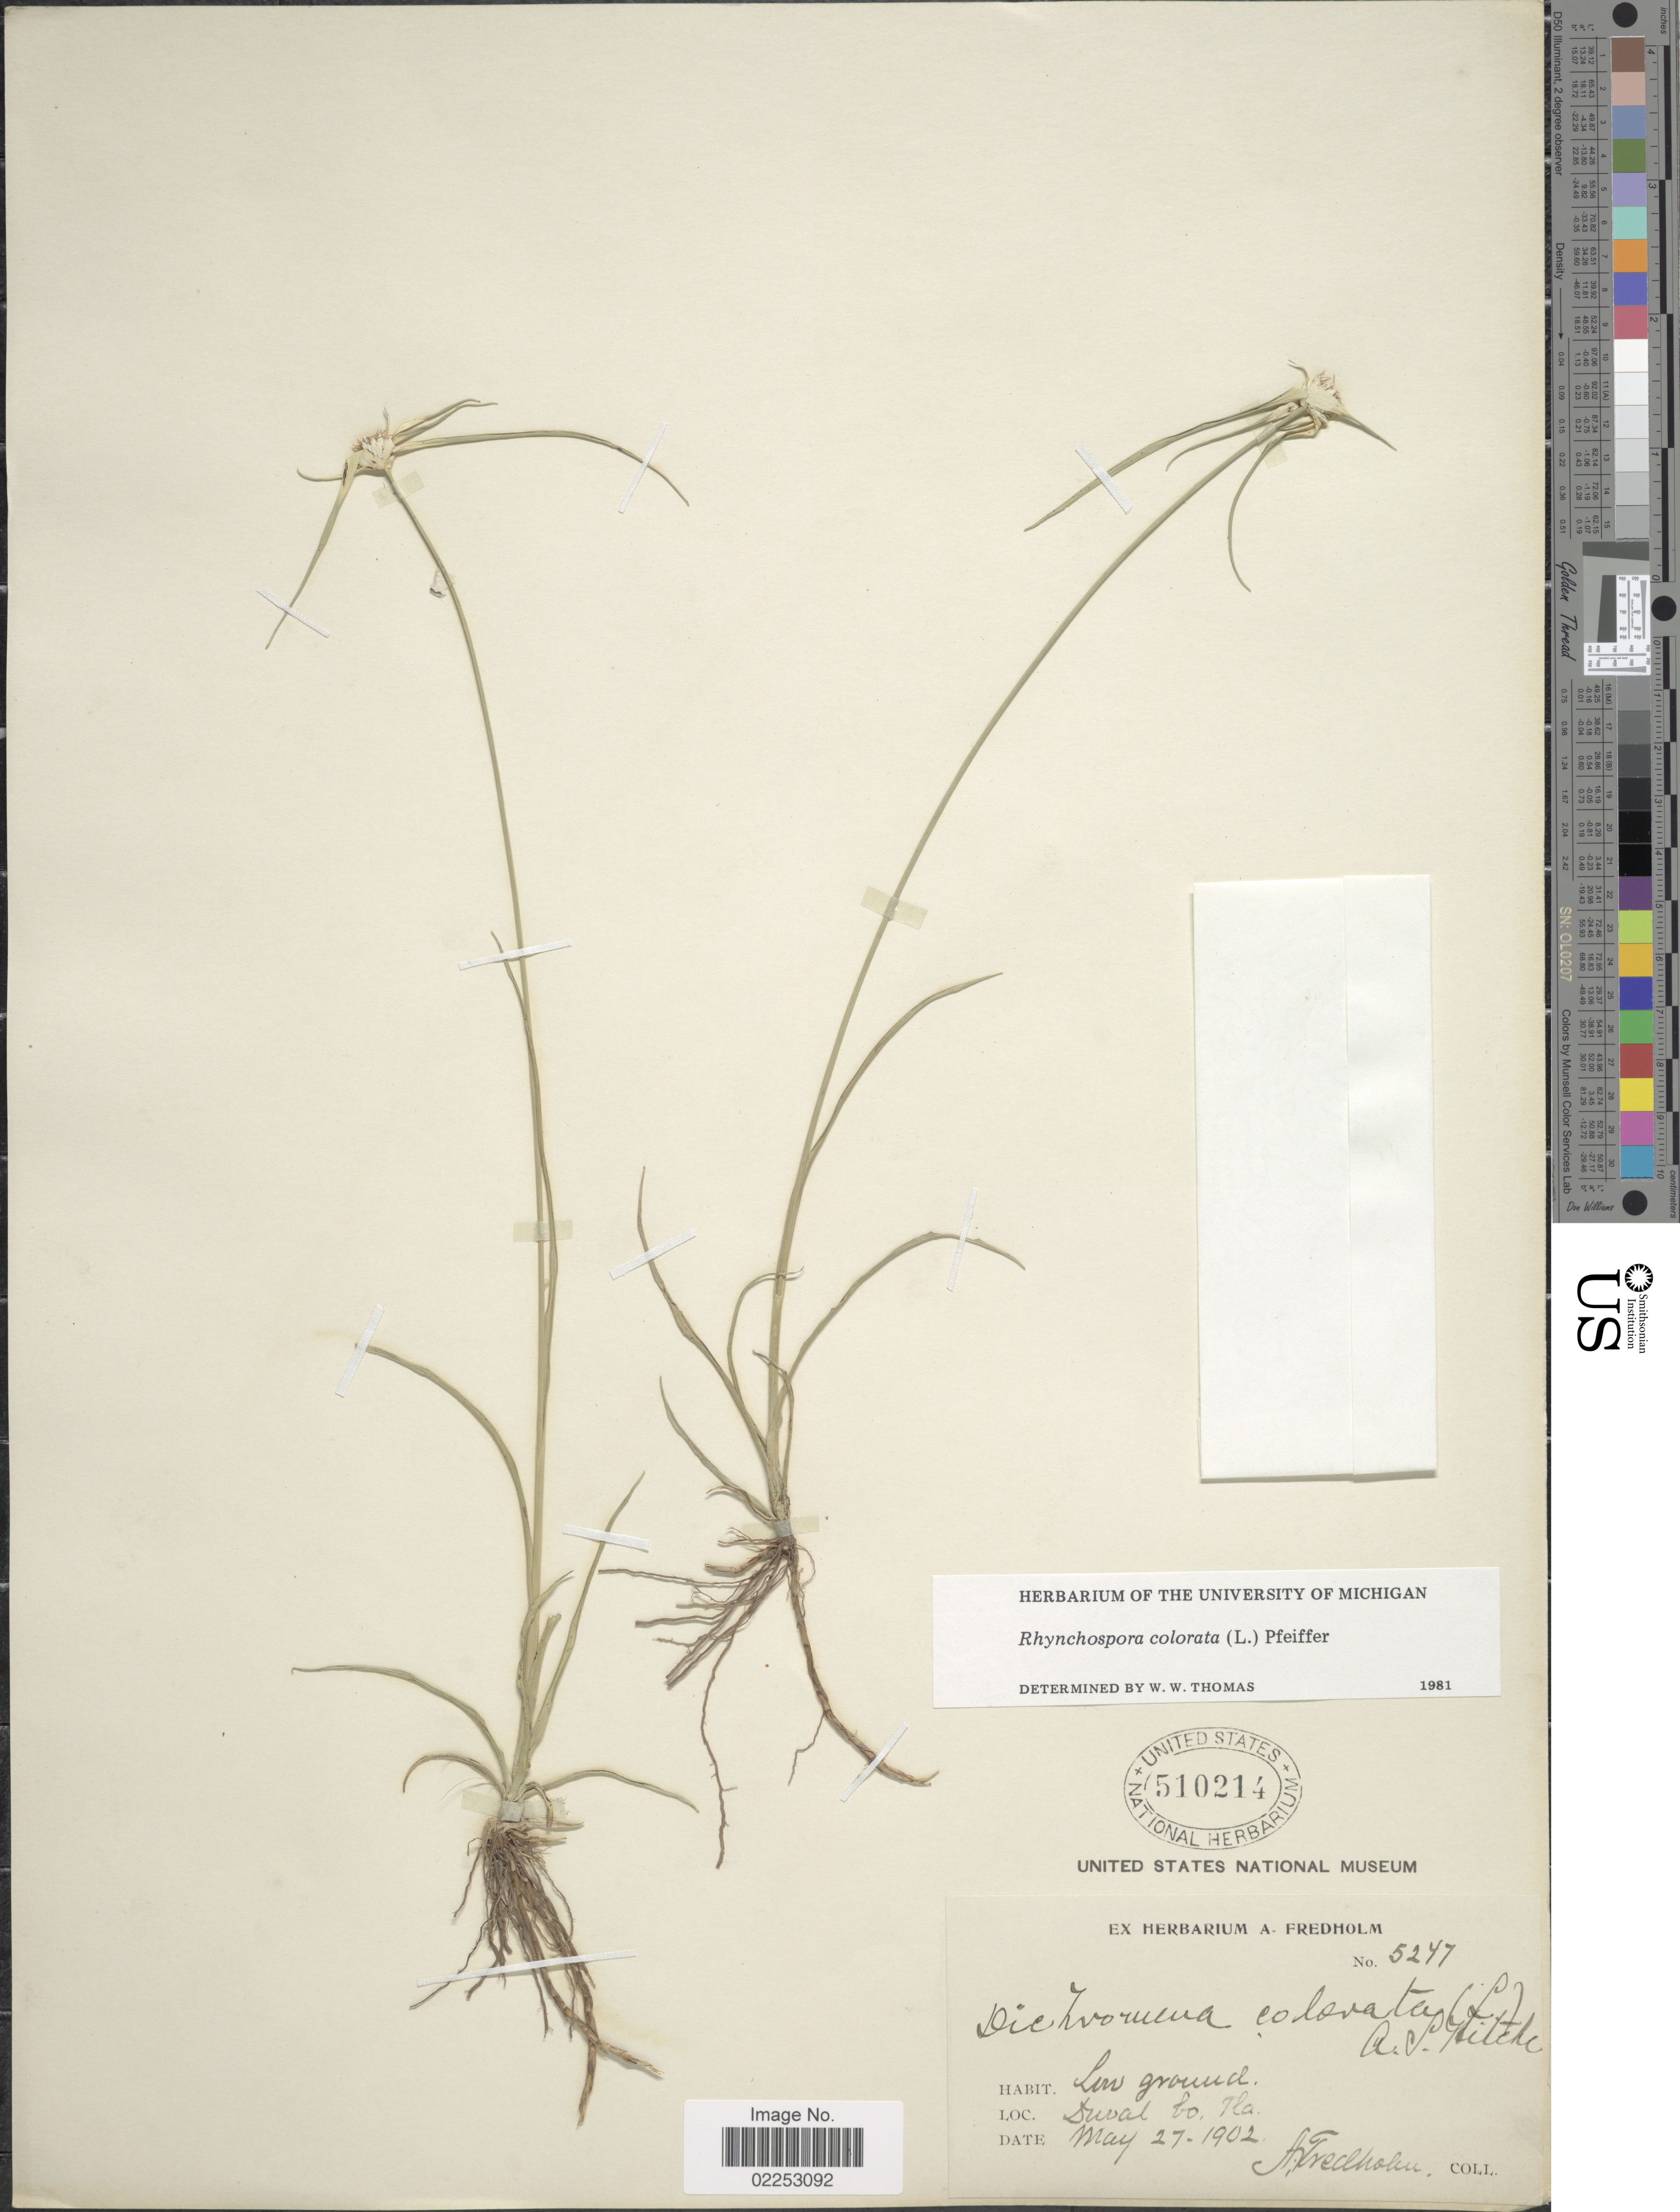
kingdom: Plantae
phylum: Tracheophyta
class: Liliopsida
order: Poales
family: Cyperaceae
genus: Rhynchospora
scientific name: Rhynchospora colorata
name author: (L.) H. Pfeiff.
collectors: A. Fredholm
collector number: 5247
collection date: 1902-05-27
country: United States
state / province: Florida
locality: Duval Co.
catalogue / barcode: US 510214